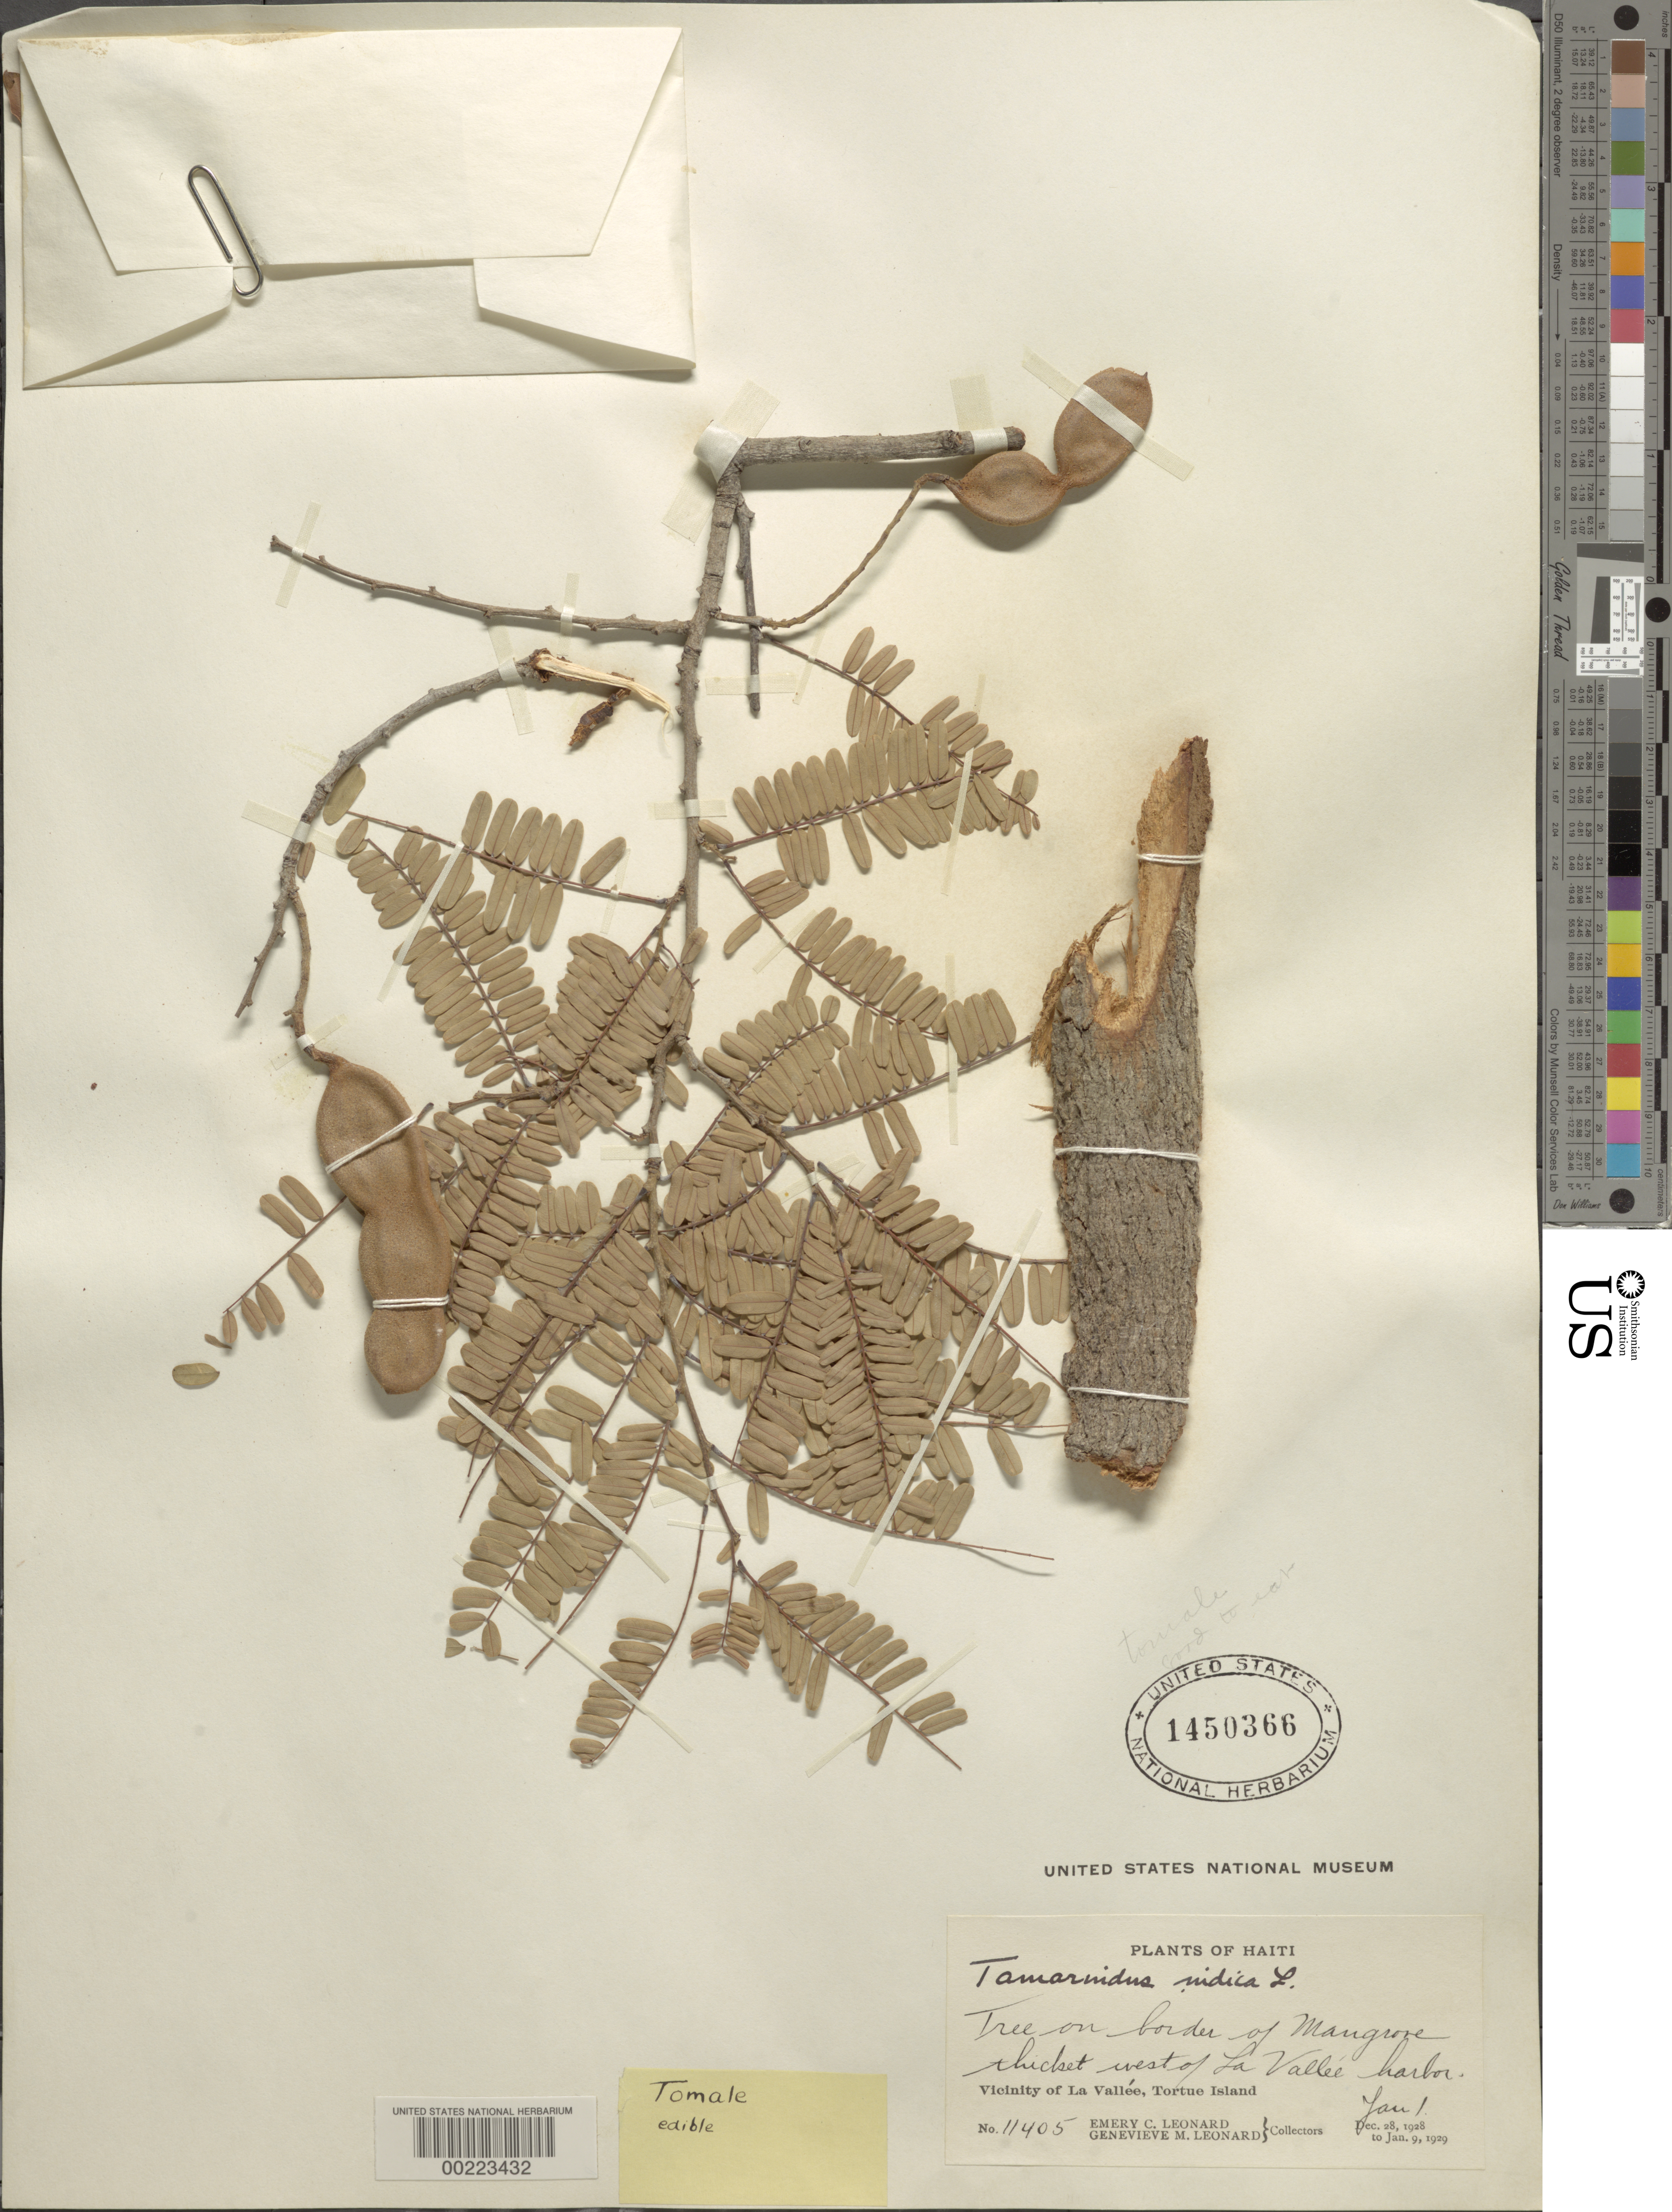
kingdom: Plantae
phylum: Tracheophyta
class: Magnoliopsida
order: Fabales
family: Fabaceae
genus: Tamarindus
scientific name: Tamarindus indica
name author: L.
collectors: E. C. Leonard & G. M. Leonard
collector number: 11405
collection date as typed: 01 Jan 1929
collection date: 1929-01-01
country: Haiti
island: Hispaniola Island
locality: Vicinity of la vallee, tortue island, w of la valle harbor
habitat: On border of mangrove; in thicket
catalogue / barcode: US 1450366